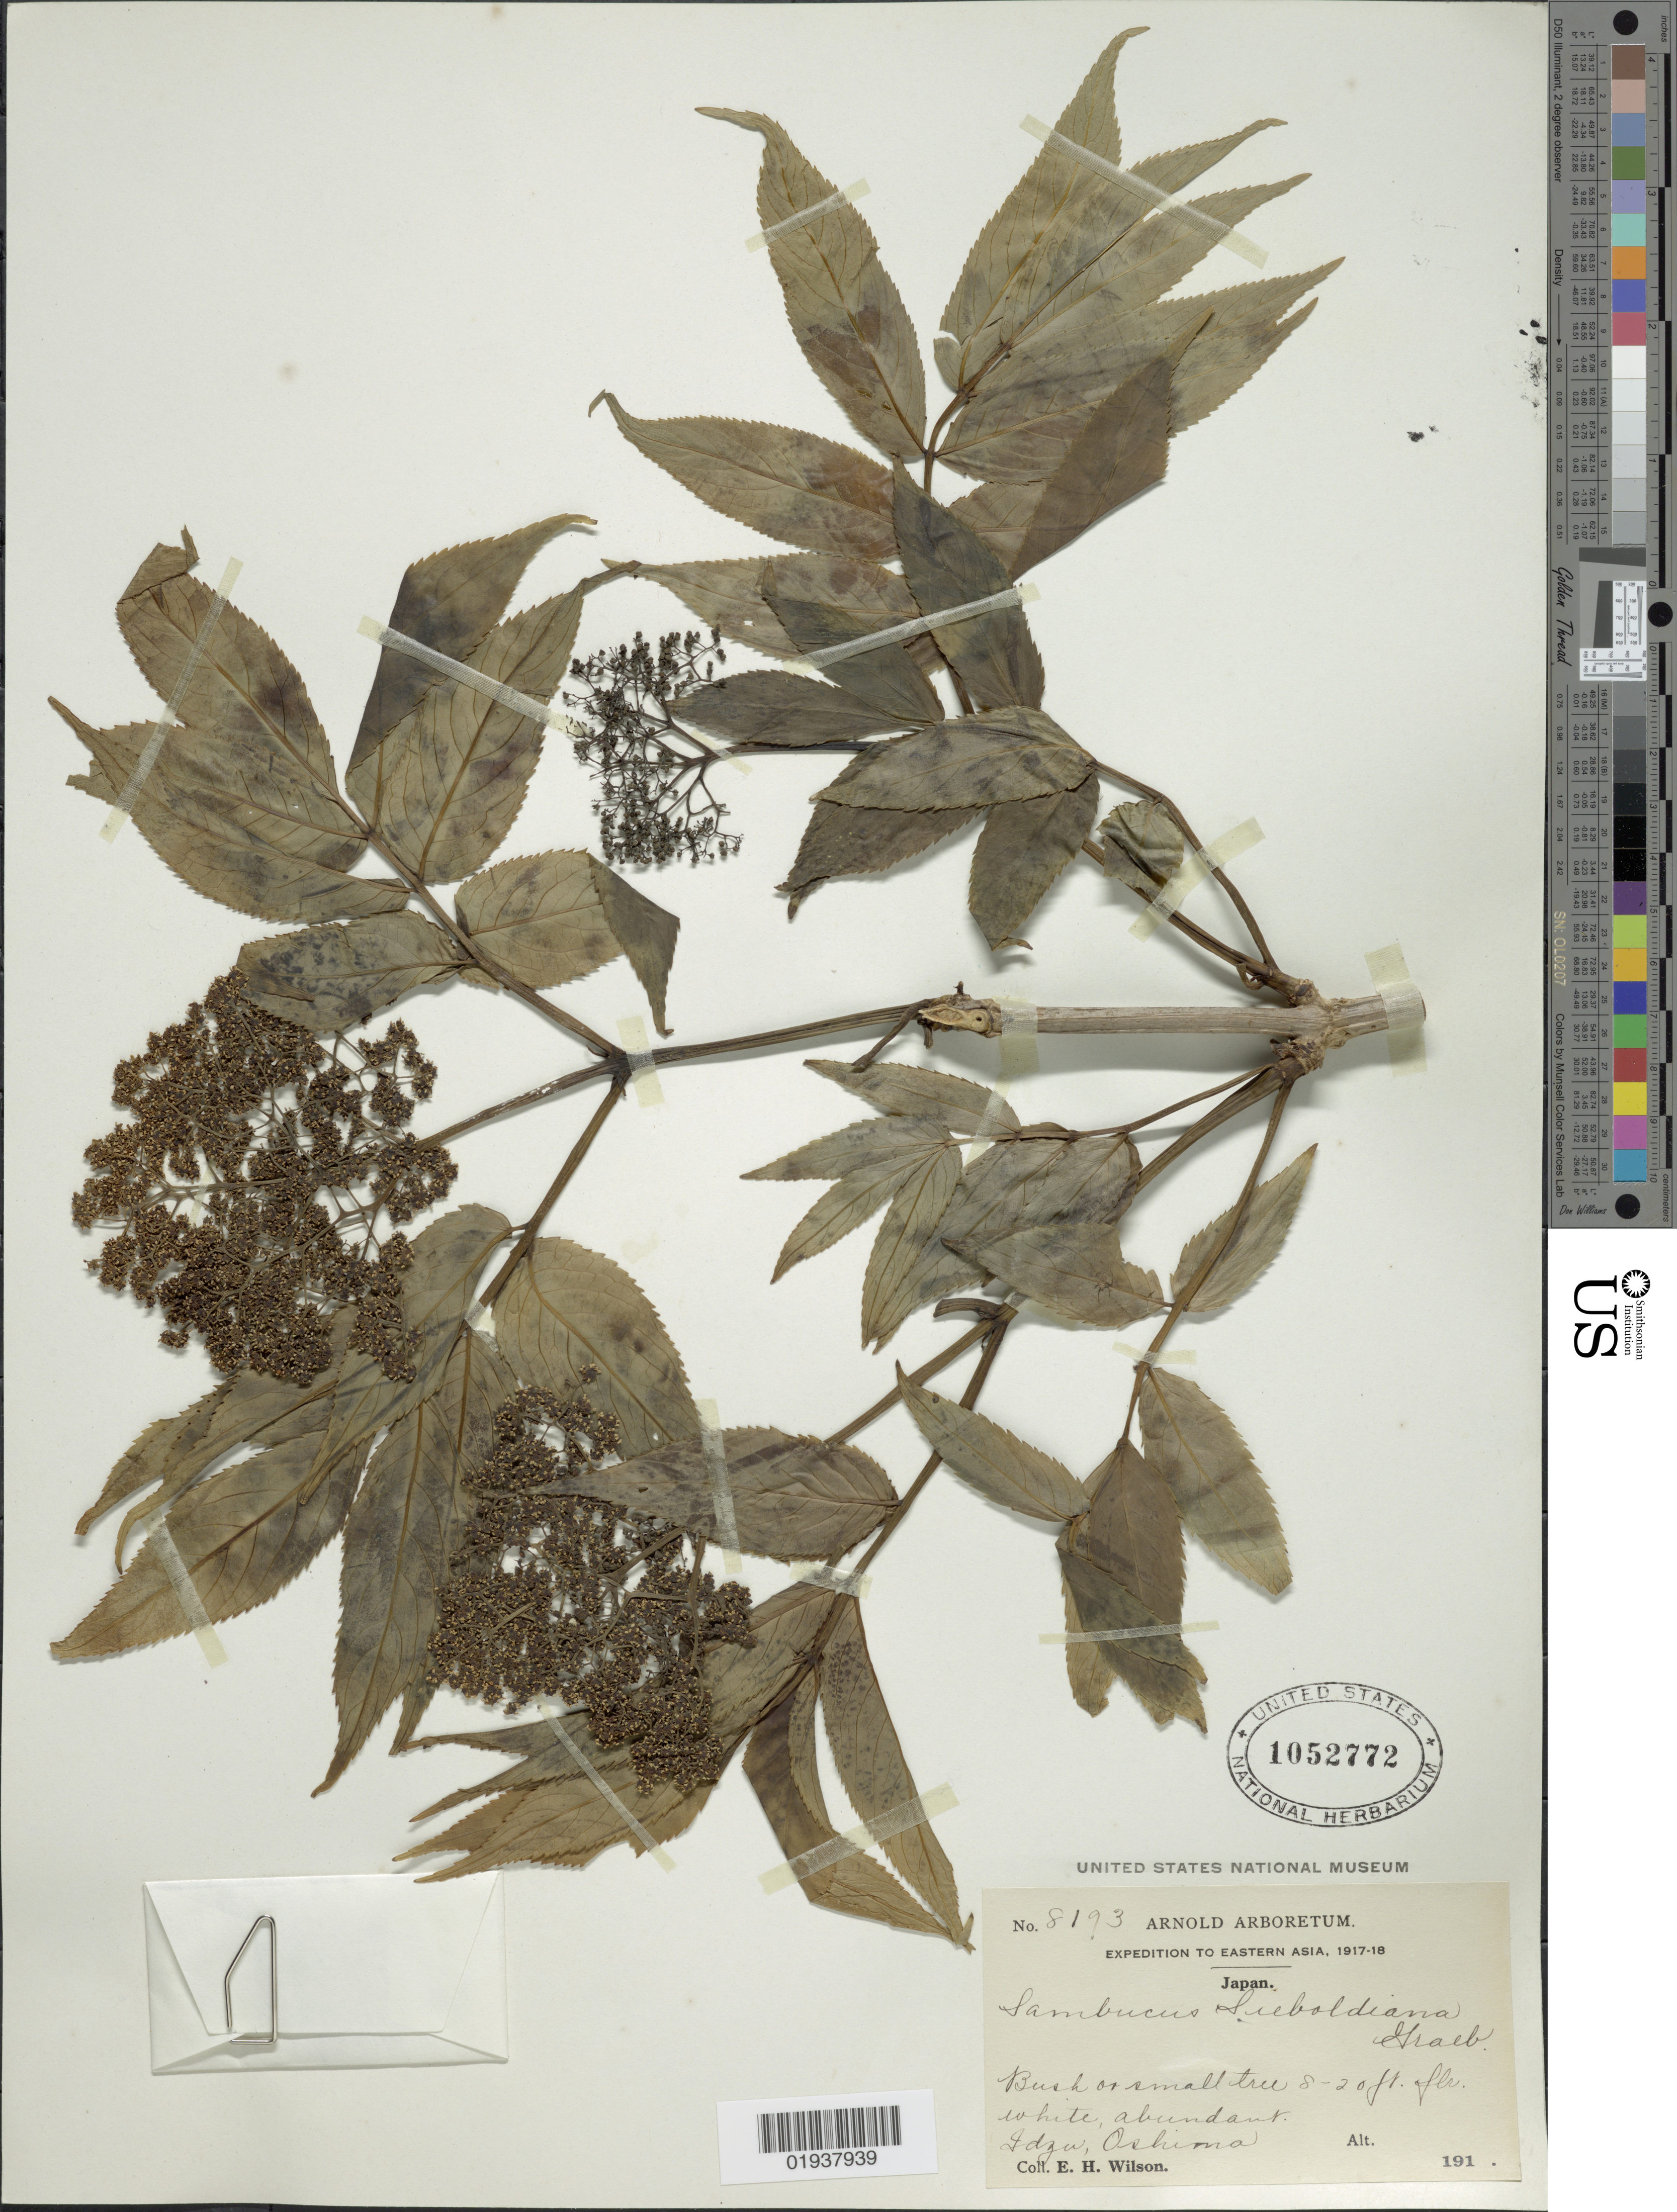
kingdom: Plantae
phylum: Tracheophyta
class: Magnoliopsida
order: Dipsacales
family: Viburnaceae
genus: Sambucus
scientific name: Sambucus racemosa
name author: L.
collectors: E. Wilson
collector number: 8193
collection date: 1917/1918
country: Japan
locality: Idzu, Oshima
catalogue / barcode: US 1052772